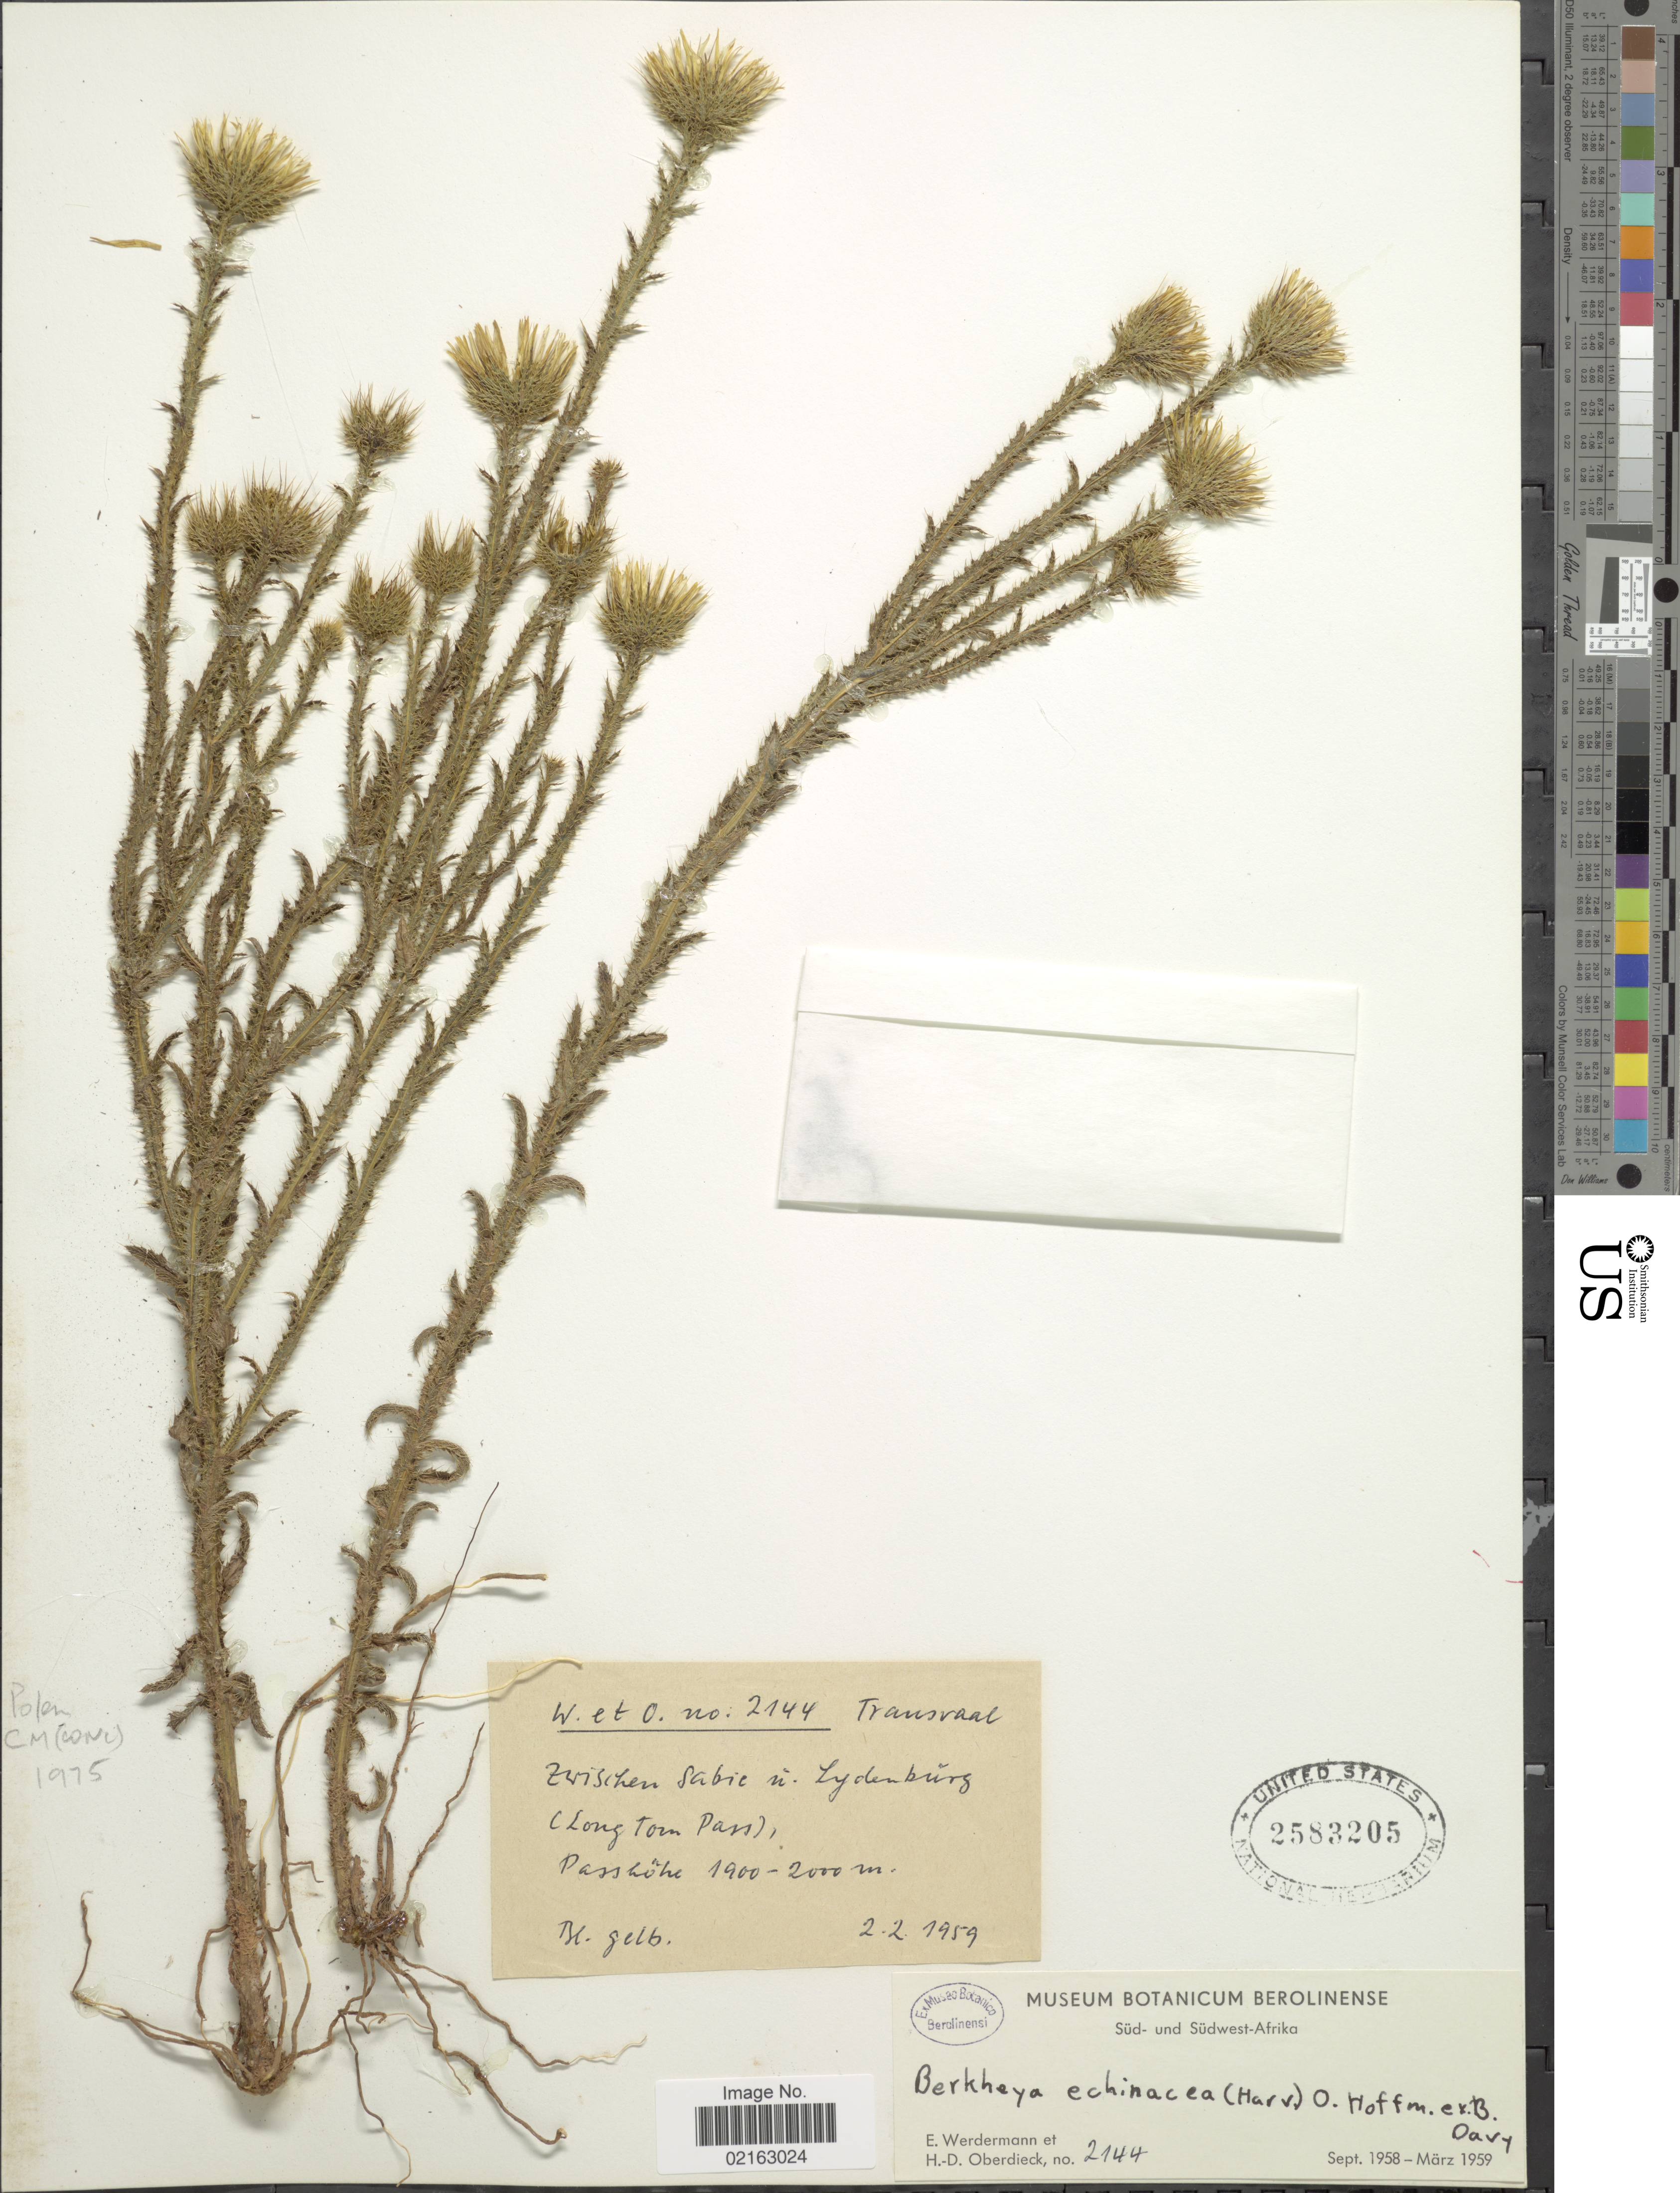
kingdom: Plantae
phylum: Tracheophyta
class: Magnoliopsida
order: Asterales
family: Asteraceae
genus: Berkheya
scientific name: Berkheya echinacea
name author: (Harv.) O. Hoffm. ex Burtt Davy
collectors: E. Werdermann & H. Oberdieck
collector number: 2144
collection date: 1959-02-02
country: South Africa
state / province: Mpumalanga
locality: Süd- und Südwest-Afrika. Transvaal. Zwischen Sabie ü. Lydenbürg (Long Tom Pass)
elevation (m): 1900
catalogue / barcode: US 2583205